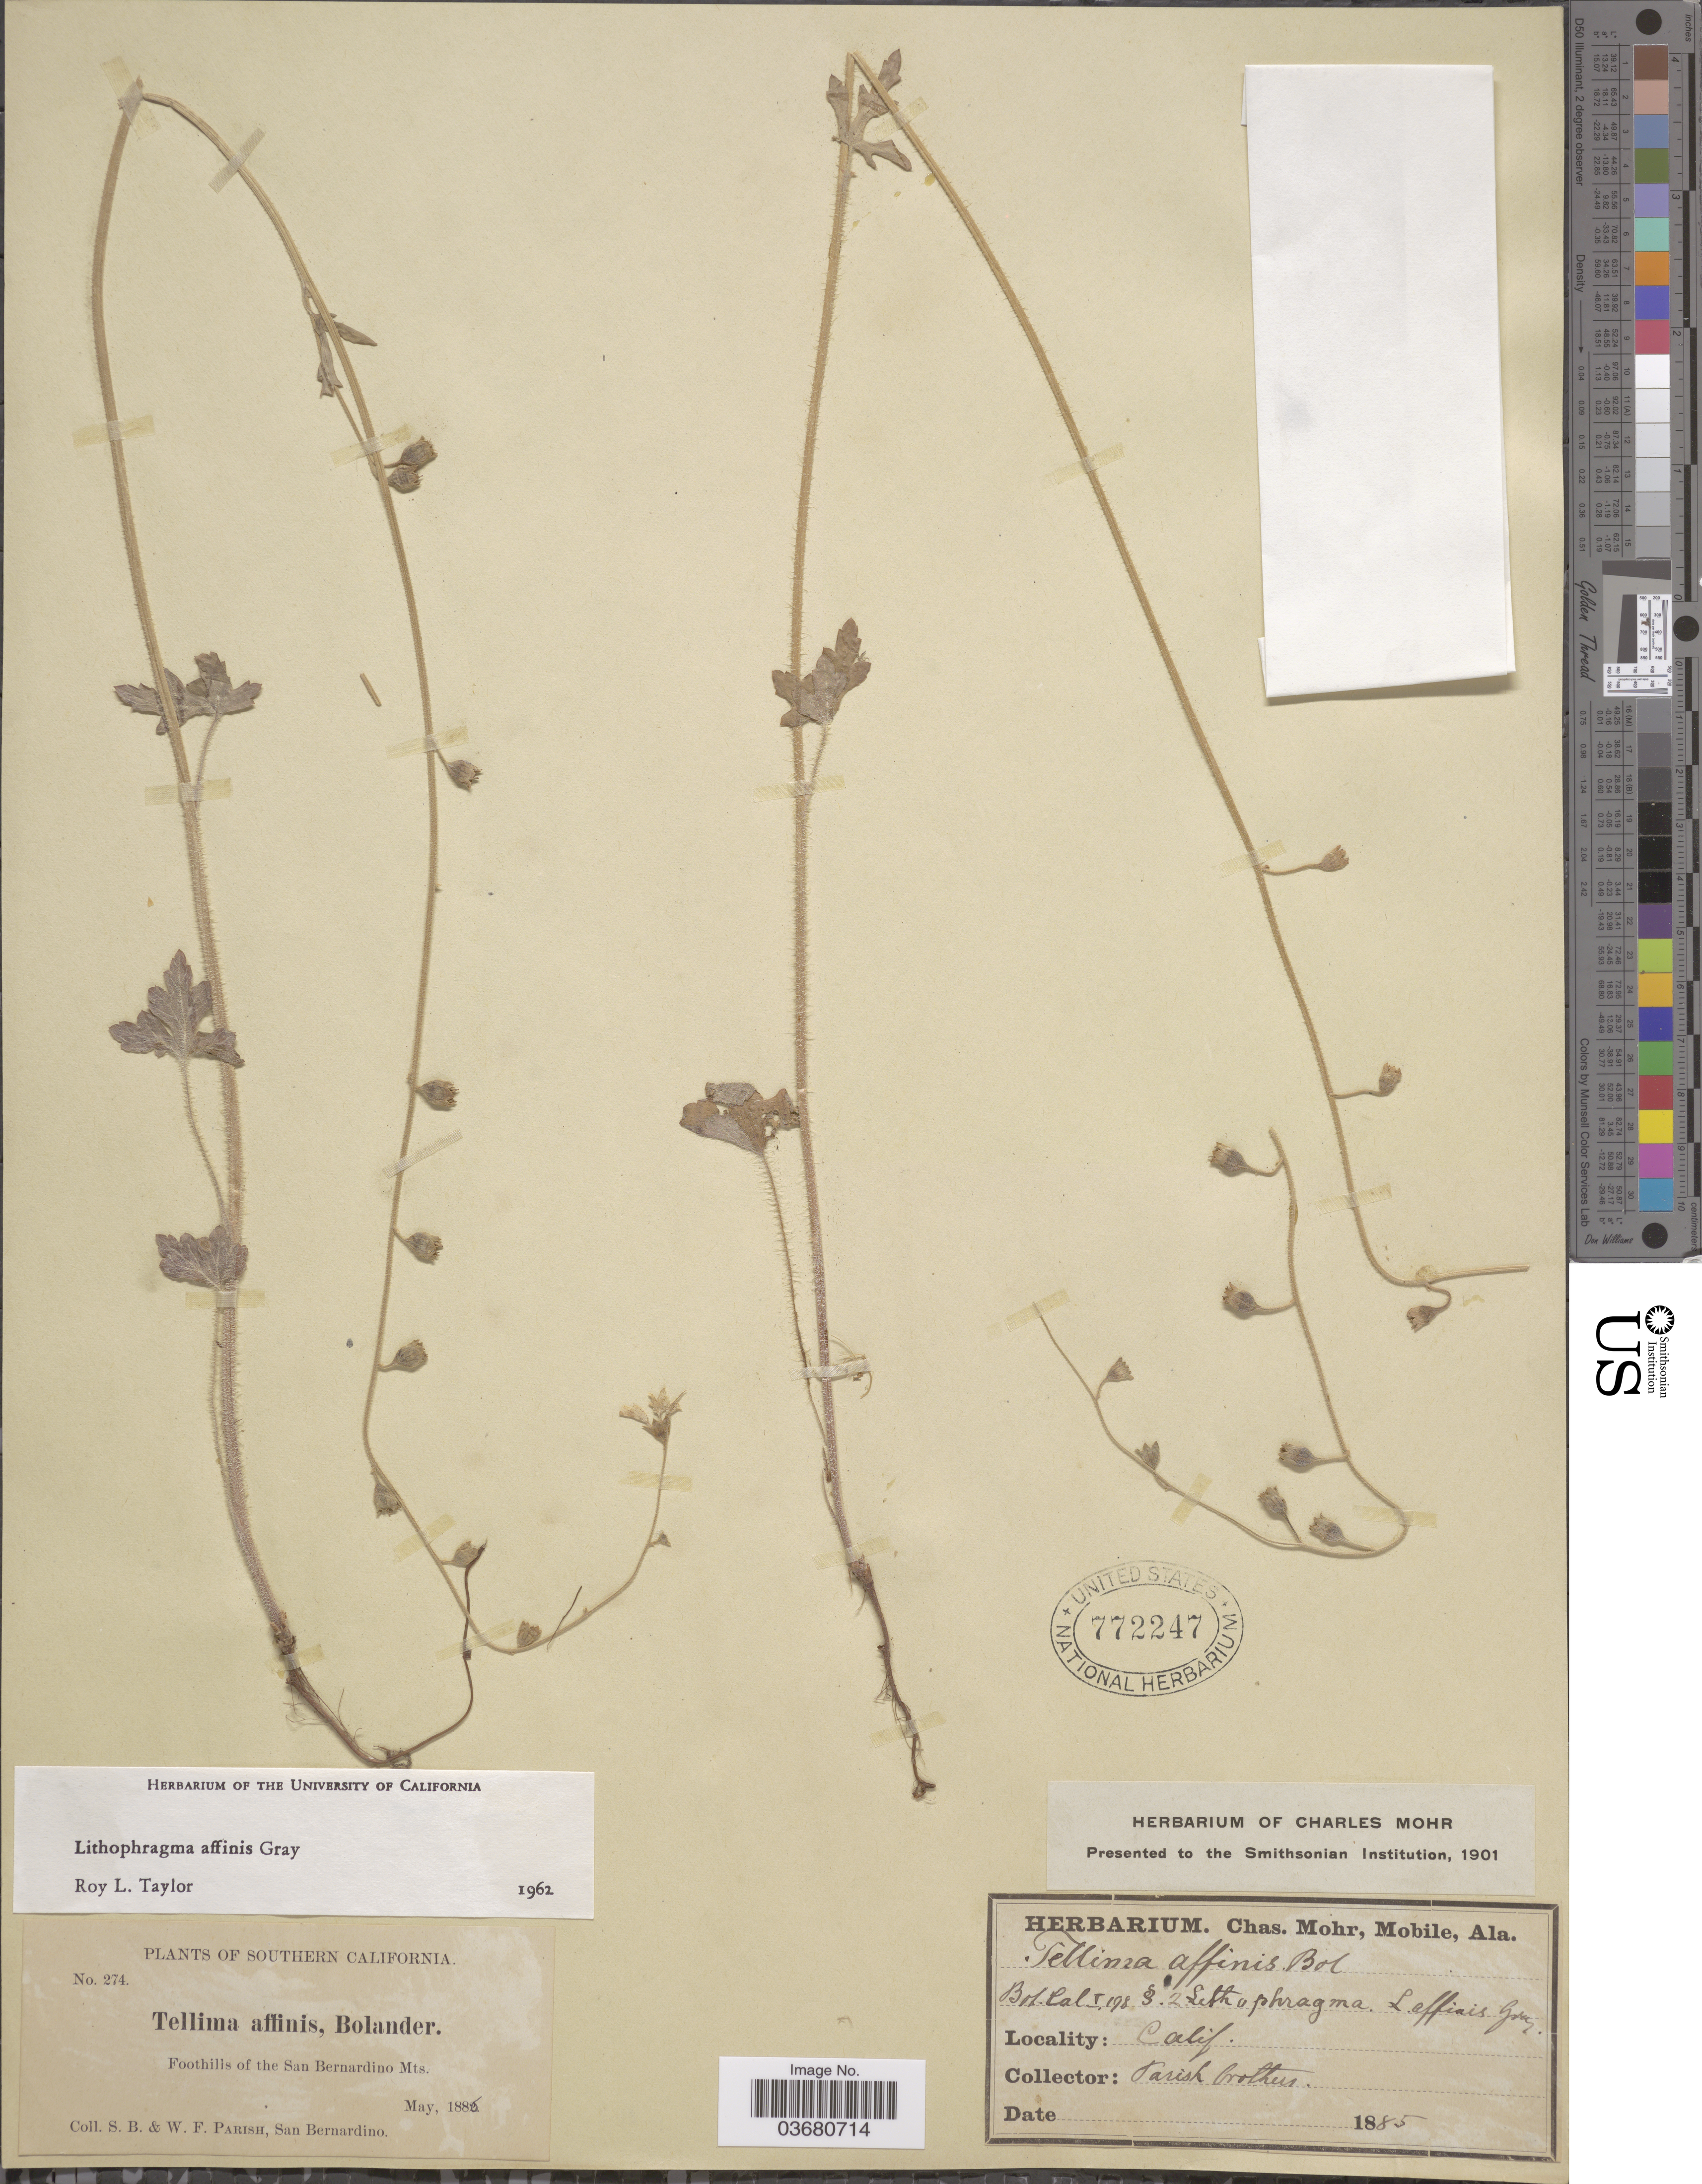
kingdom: Plantae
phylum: Tracheophyta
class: Magnoliopsida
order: Saxifragales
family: Saxifragaceae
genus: Lithophragma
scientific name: Lithophragma affine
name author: A. Gray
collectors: S. B. Parish & W. F. Parish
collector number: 274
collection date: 1880-05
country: United States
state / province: California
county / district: San Bernardino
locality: Southern California. Foothills of the San Bernardino Mts.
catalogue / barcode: US 772247